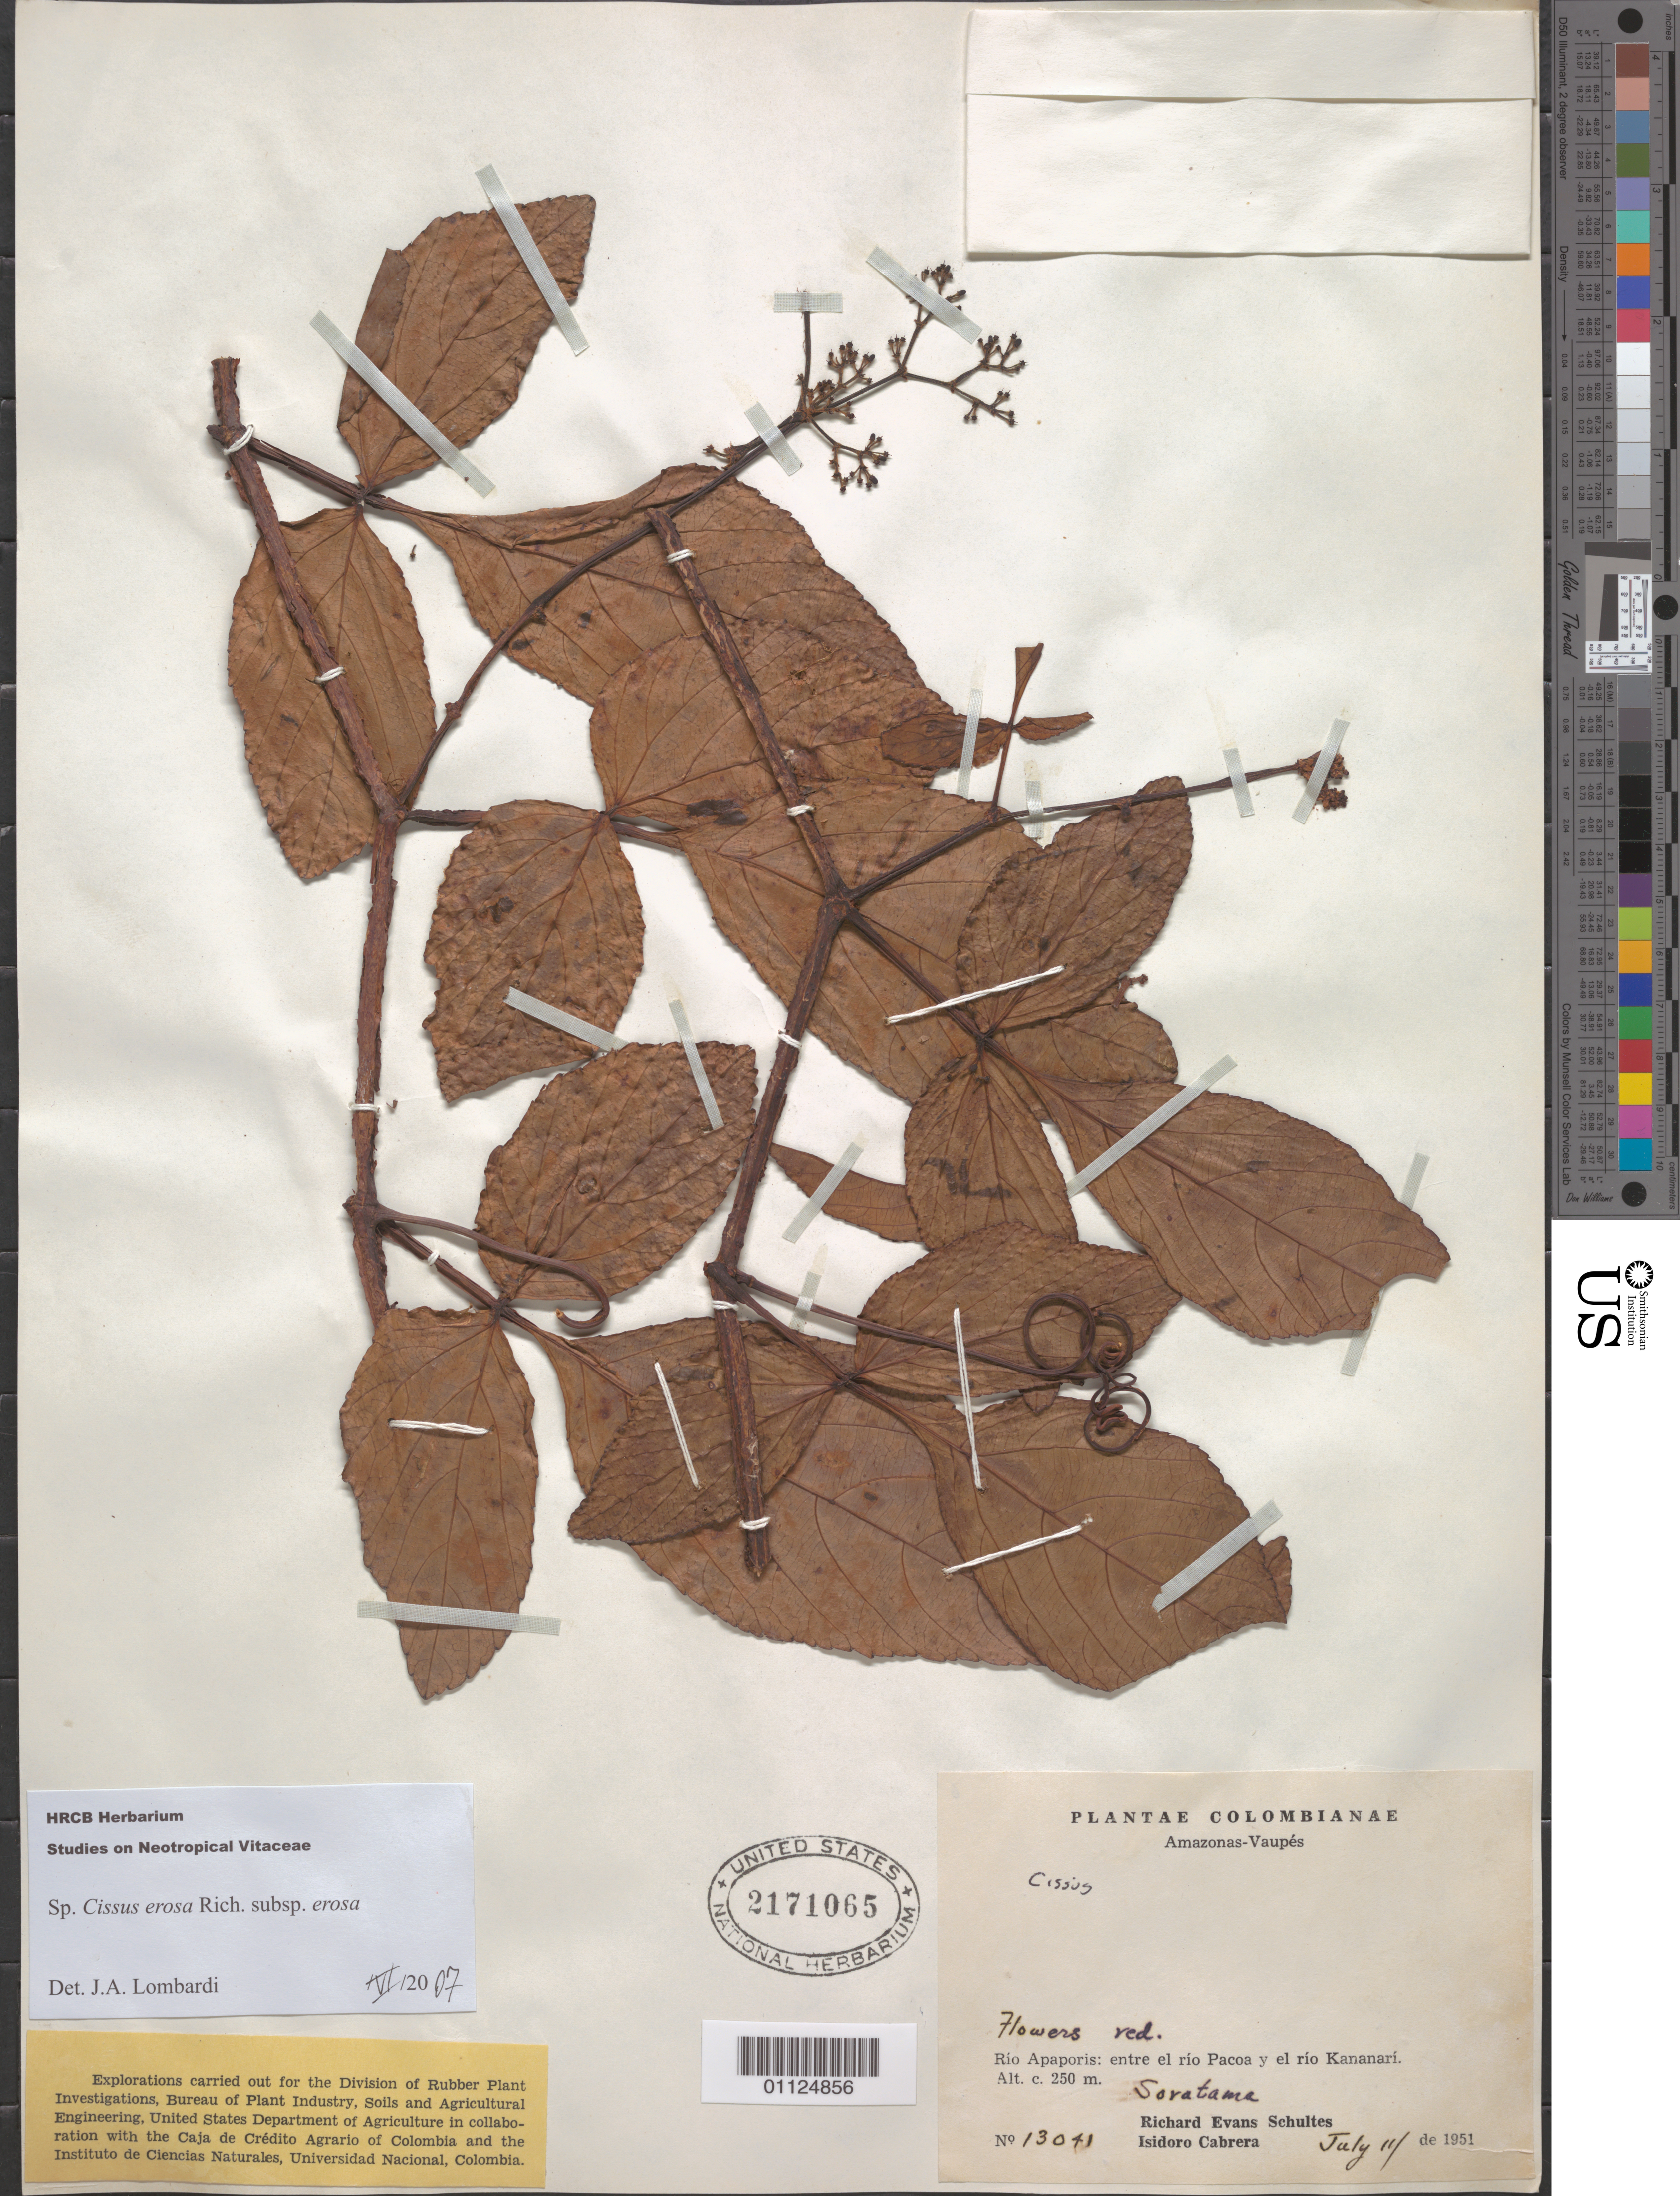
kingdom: Plantae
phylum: Tracheophyta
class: Magnoliopsida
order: Vitales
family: Vitaceae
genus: Cissus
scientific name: Cissus erosa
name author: Rich.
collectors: R. E. Schultes & I. Cabrera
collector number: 13041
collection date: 1951-07-11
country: Colombia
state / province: Amazônas / Vaupés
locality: Rio Apaporis: entre el rio Pacoa y el rio Kananari. Soratama.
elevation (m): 250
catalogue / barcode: US 2171065